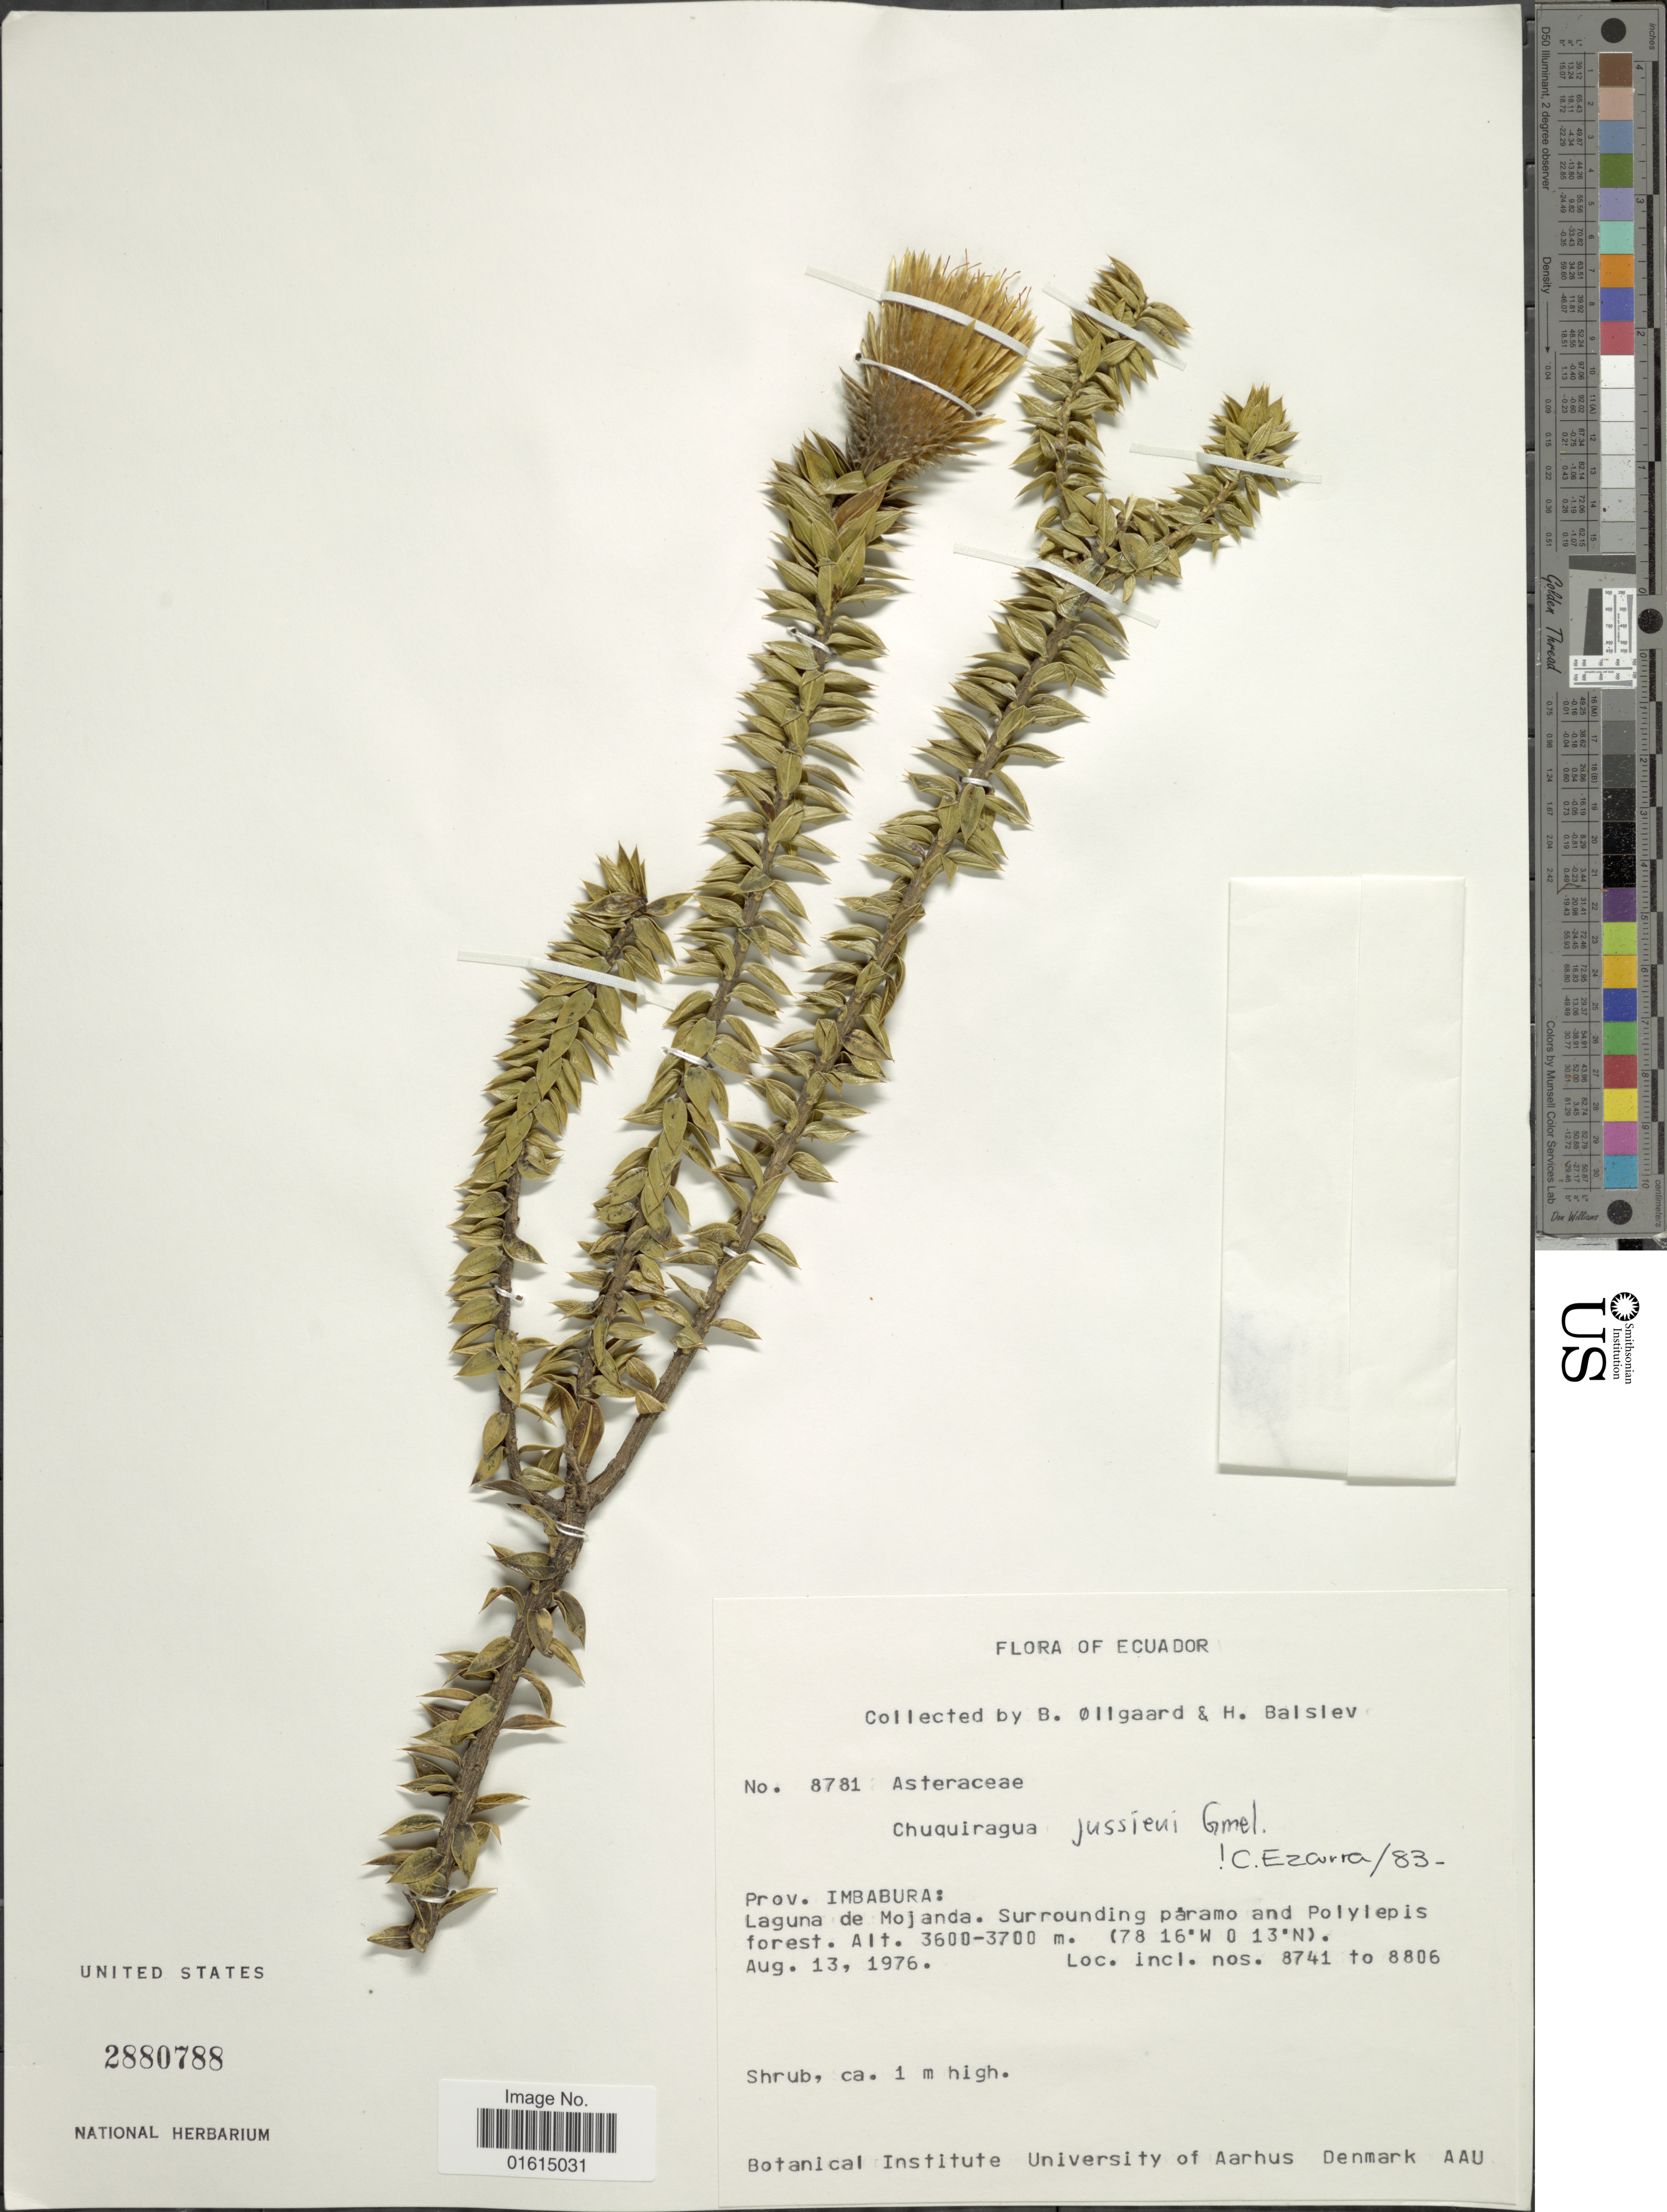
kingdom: Plantae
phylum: Tracheophyta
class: Magnoliopsida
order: Asterales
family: Asteraceae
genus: Chuquiraga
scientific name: Chuquiraga jussieui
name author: J.F. Gmel.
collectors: B. Øllgaard & H. Balslev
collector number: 8781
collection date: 1976-08-13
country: Ecuador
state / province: Imbabura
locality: Prov. Imbabura, Laguna de Mojanda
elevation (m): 3600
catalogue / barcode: US 2880788